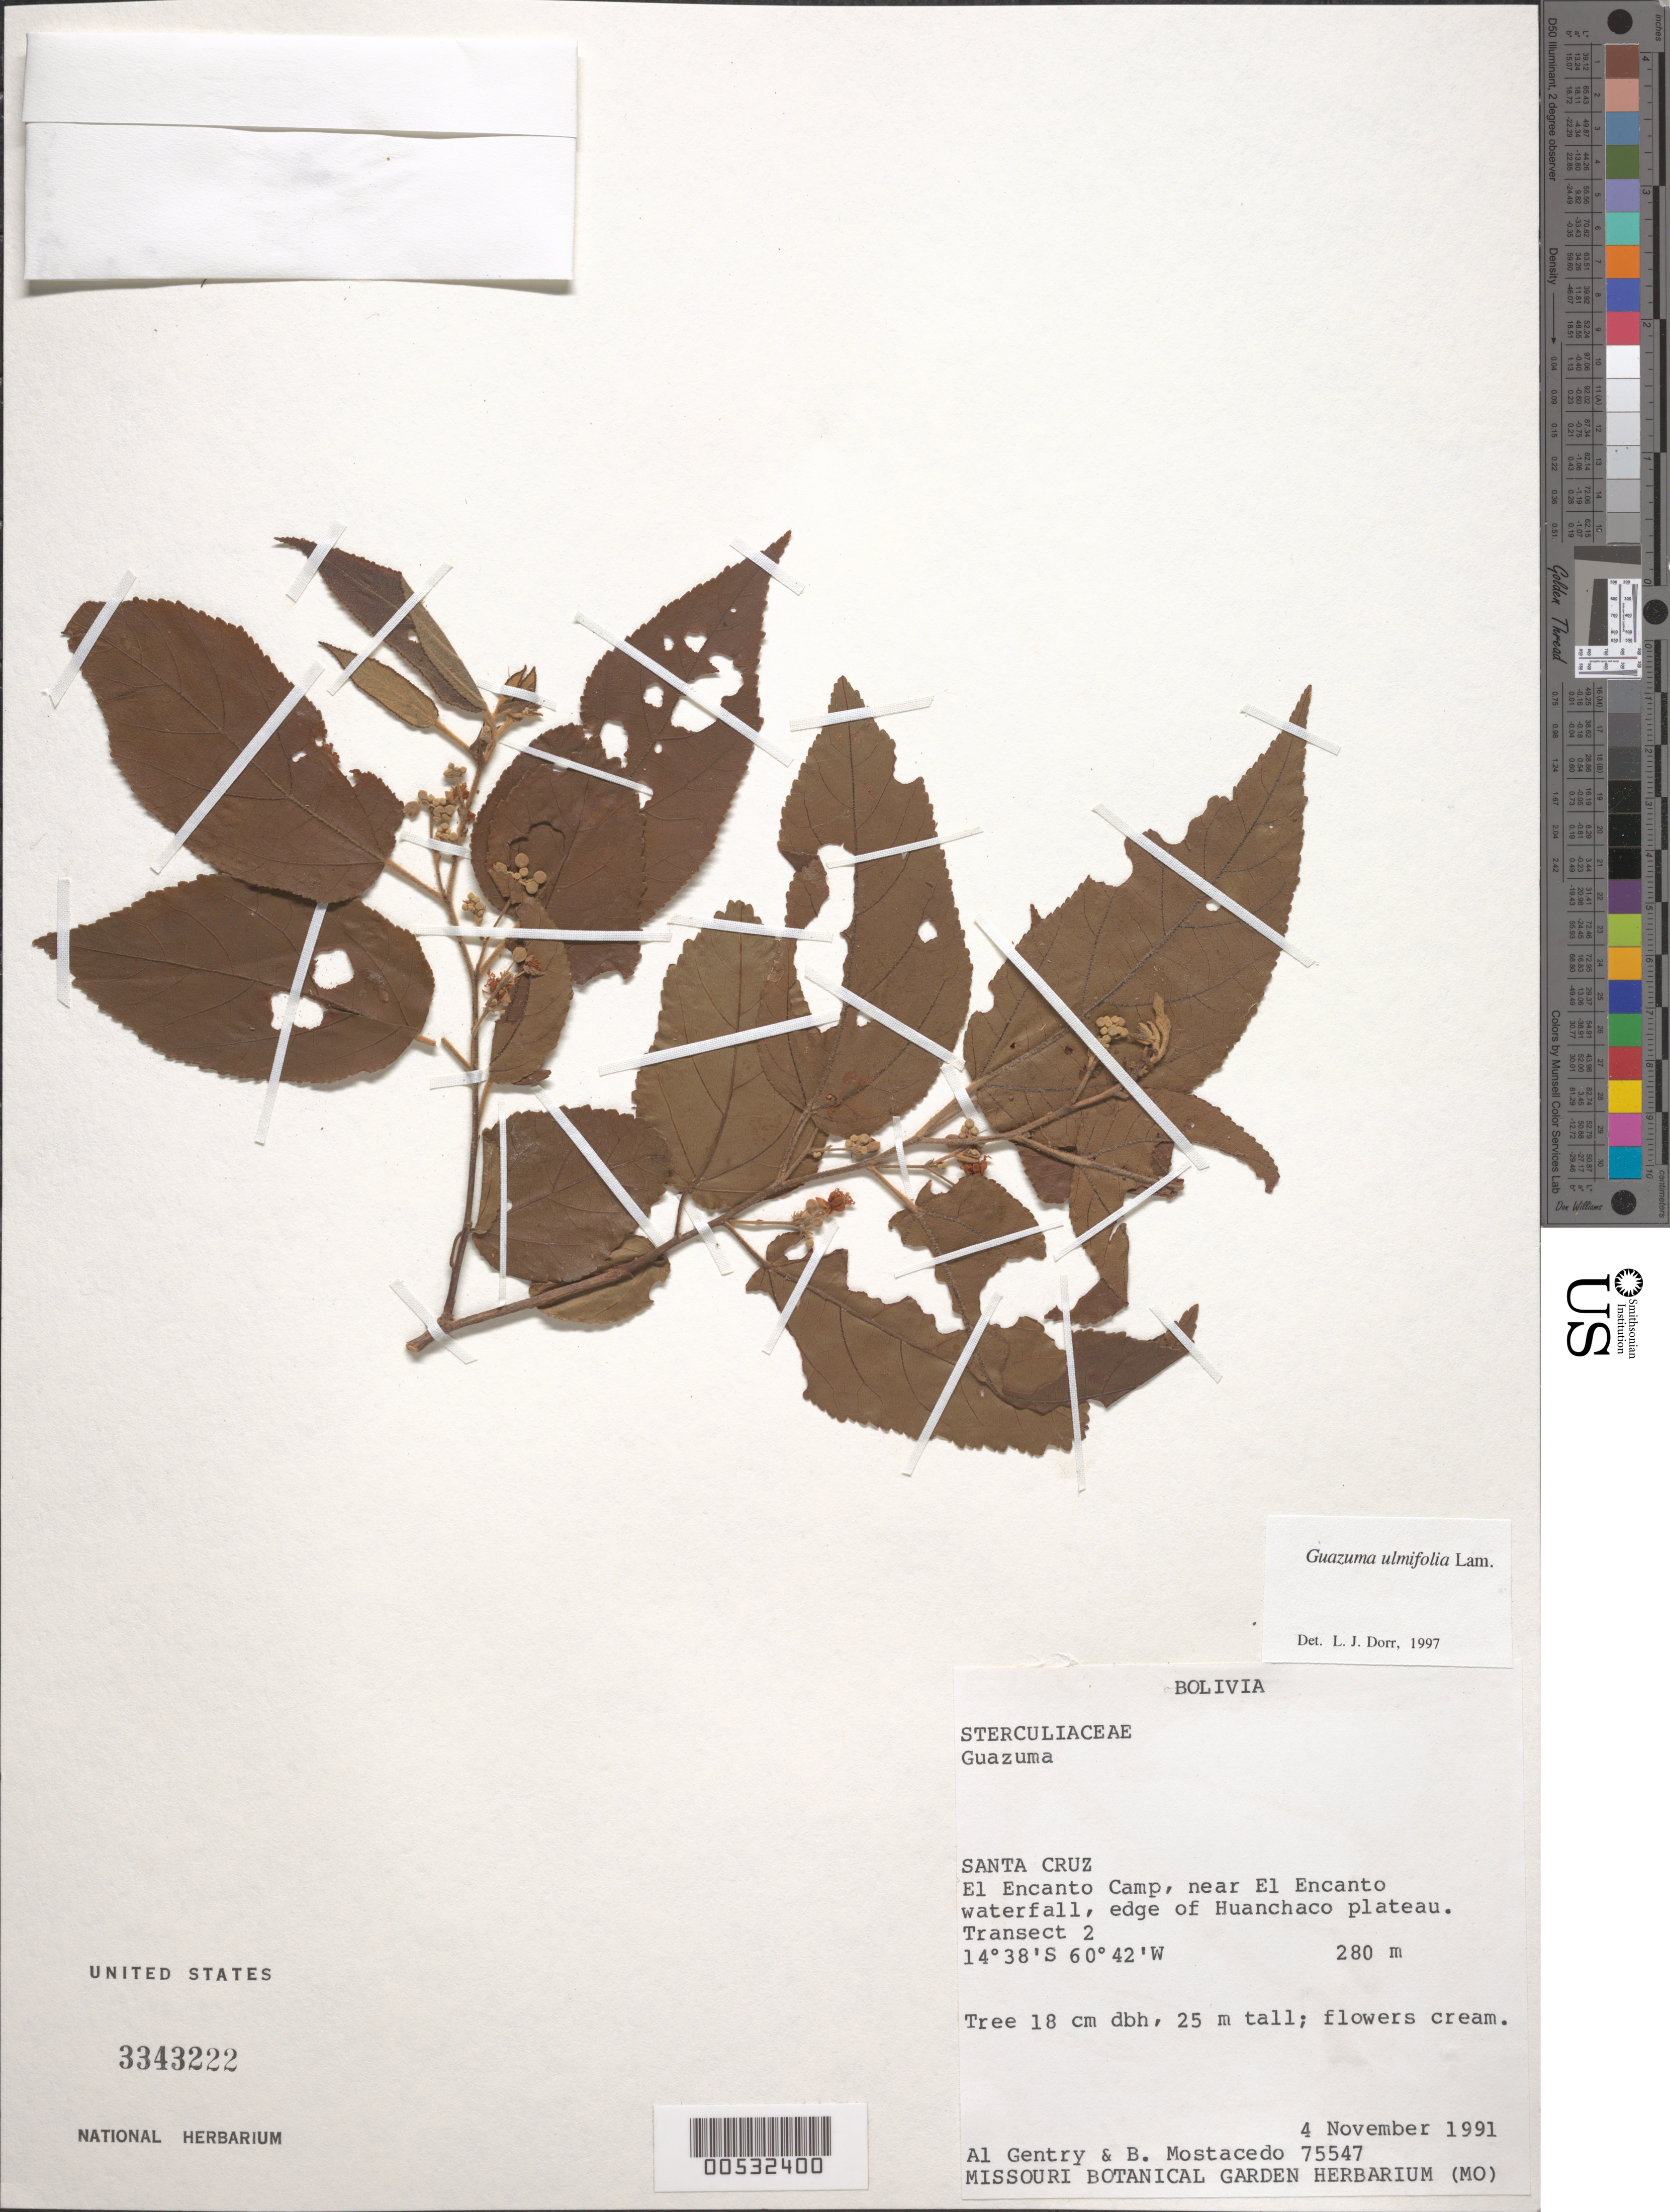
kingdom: Plantae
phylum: Tracheophyta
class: Magnoliopsida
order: Malvales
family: Malvaceae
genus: Guazuma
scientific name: Guazuma ulmifolia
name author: Lam.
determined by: Dorr, L. J., (BOT), Smithsonian Institution - National Museum of Natural History (UNITED STATES)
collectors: A. H. Gentry & B. Mostacedo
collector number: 75547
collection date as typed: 04 Nov 1991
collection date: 1991-11-04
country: Bolivia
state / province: Santa Cruz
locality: El Encanto Camp, near El Encanto waterfall, edge of Huanchaco Plateau. Transect 2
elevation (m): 280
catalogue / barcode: US 3343222